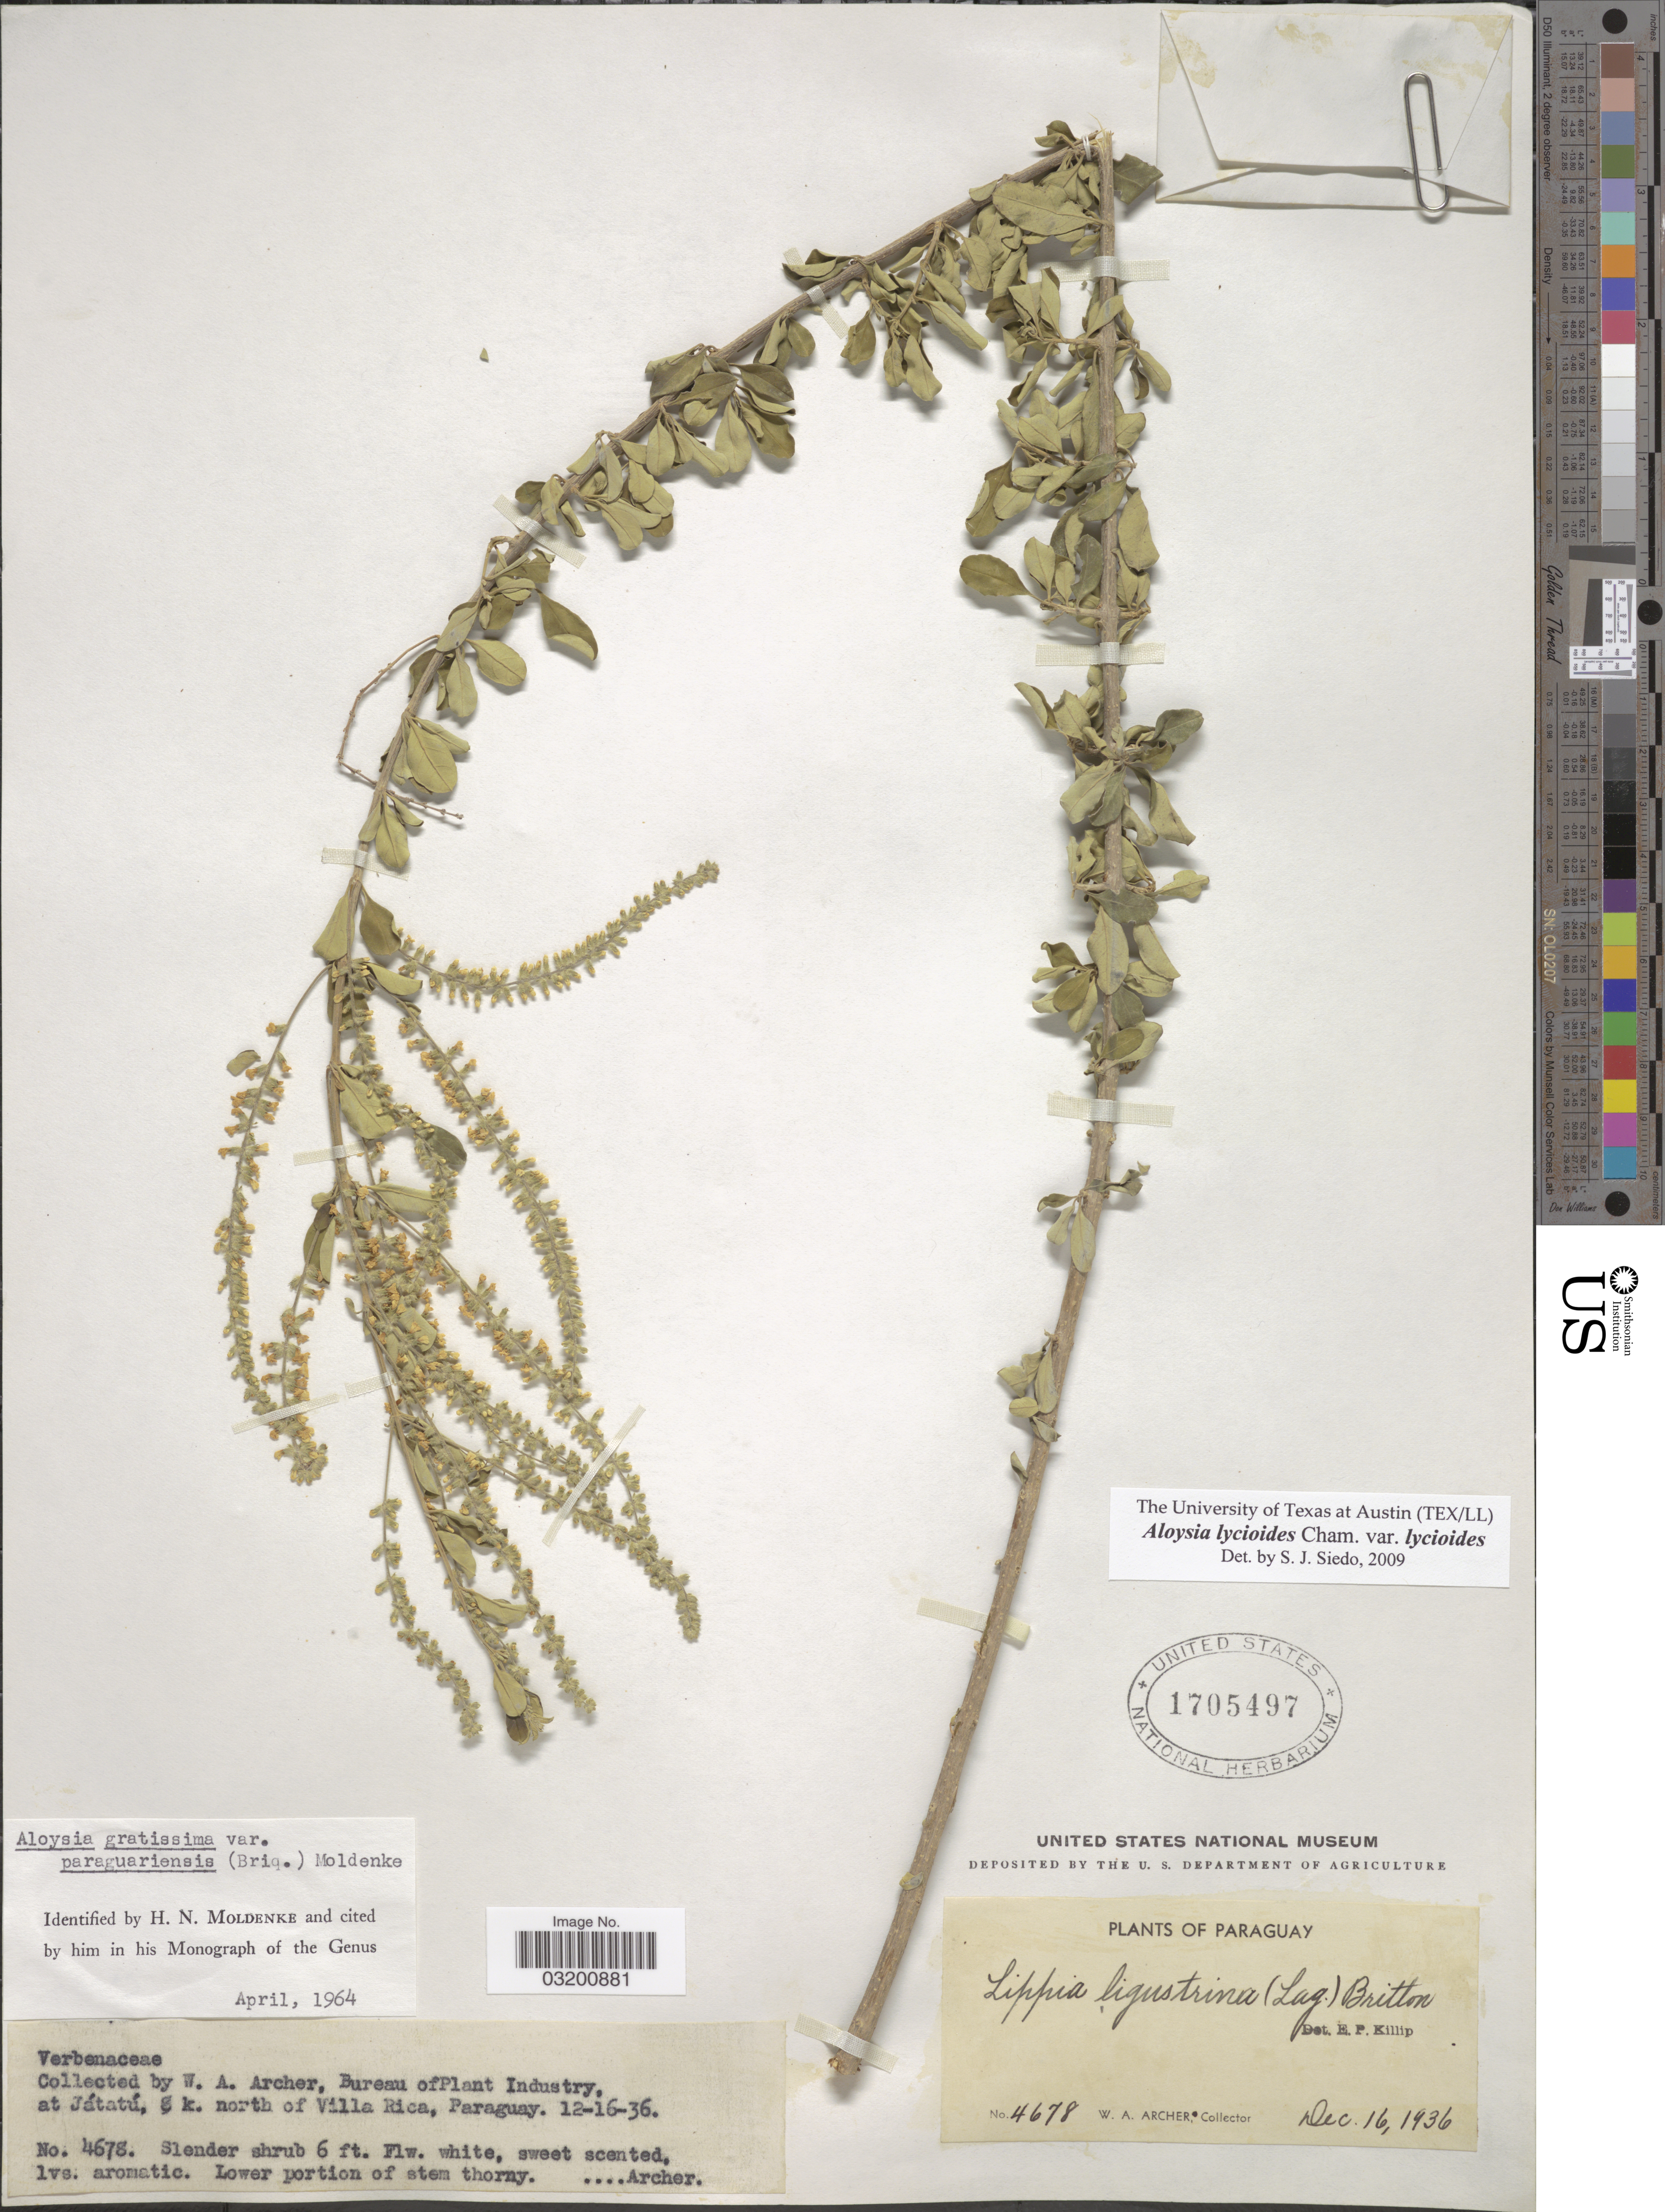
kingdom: Plantae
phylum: Tracheophyta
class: Magnoliopsida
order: Lamiales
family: Verbenaceae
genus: Aloysia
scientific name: Aloysia lycioides var. lycioides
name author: Cham.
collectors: W. Archer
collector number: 4678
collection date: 1936-12-16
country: Paraguay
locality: Játatú, 8 k. north of Villa Rica.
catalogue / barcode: US 1705497